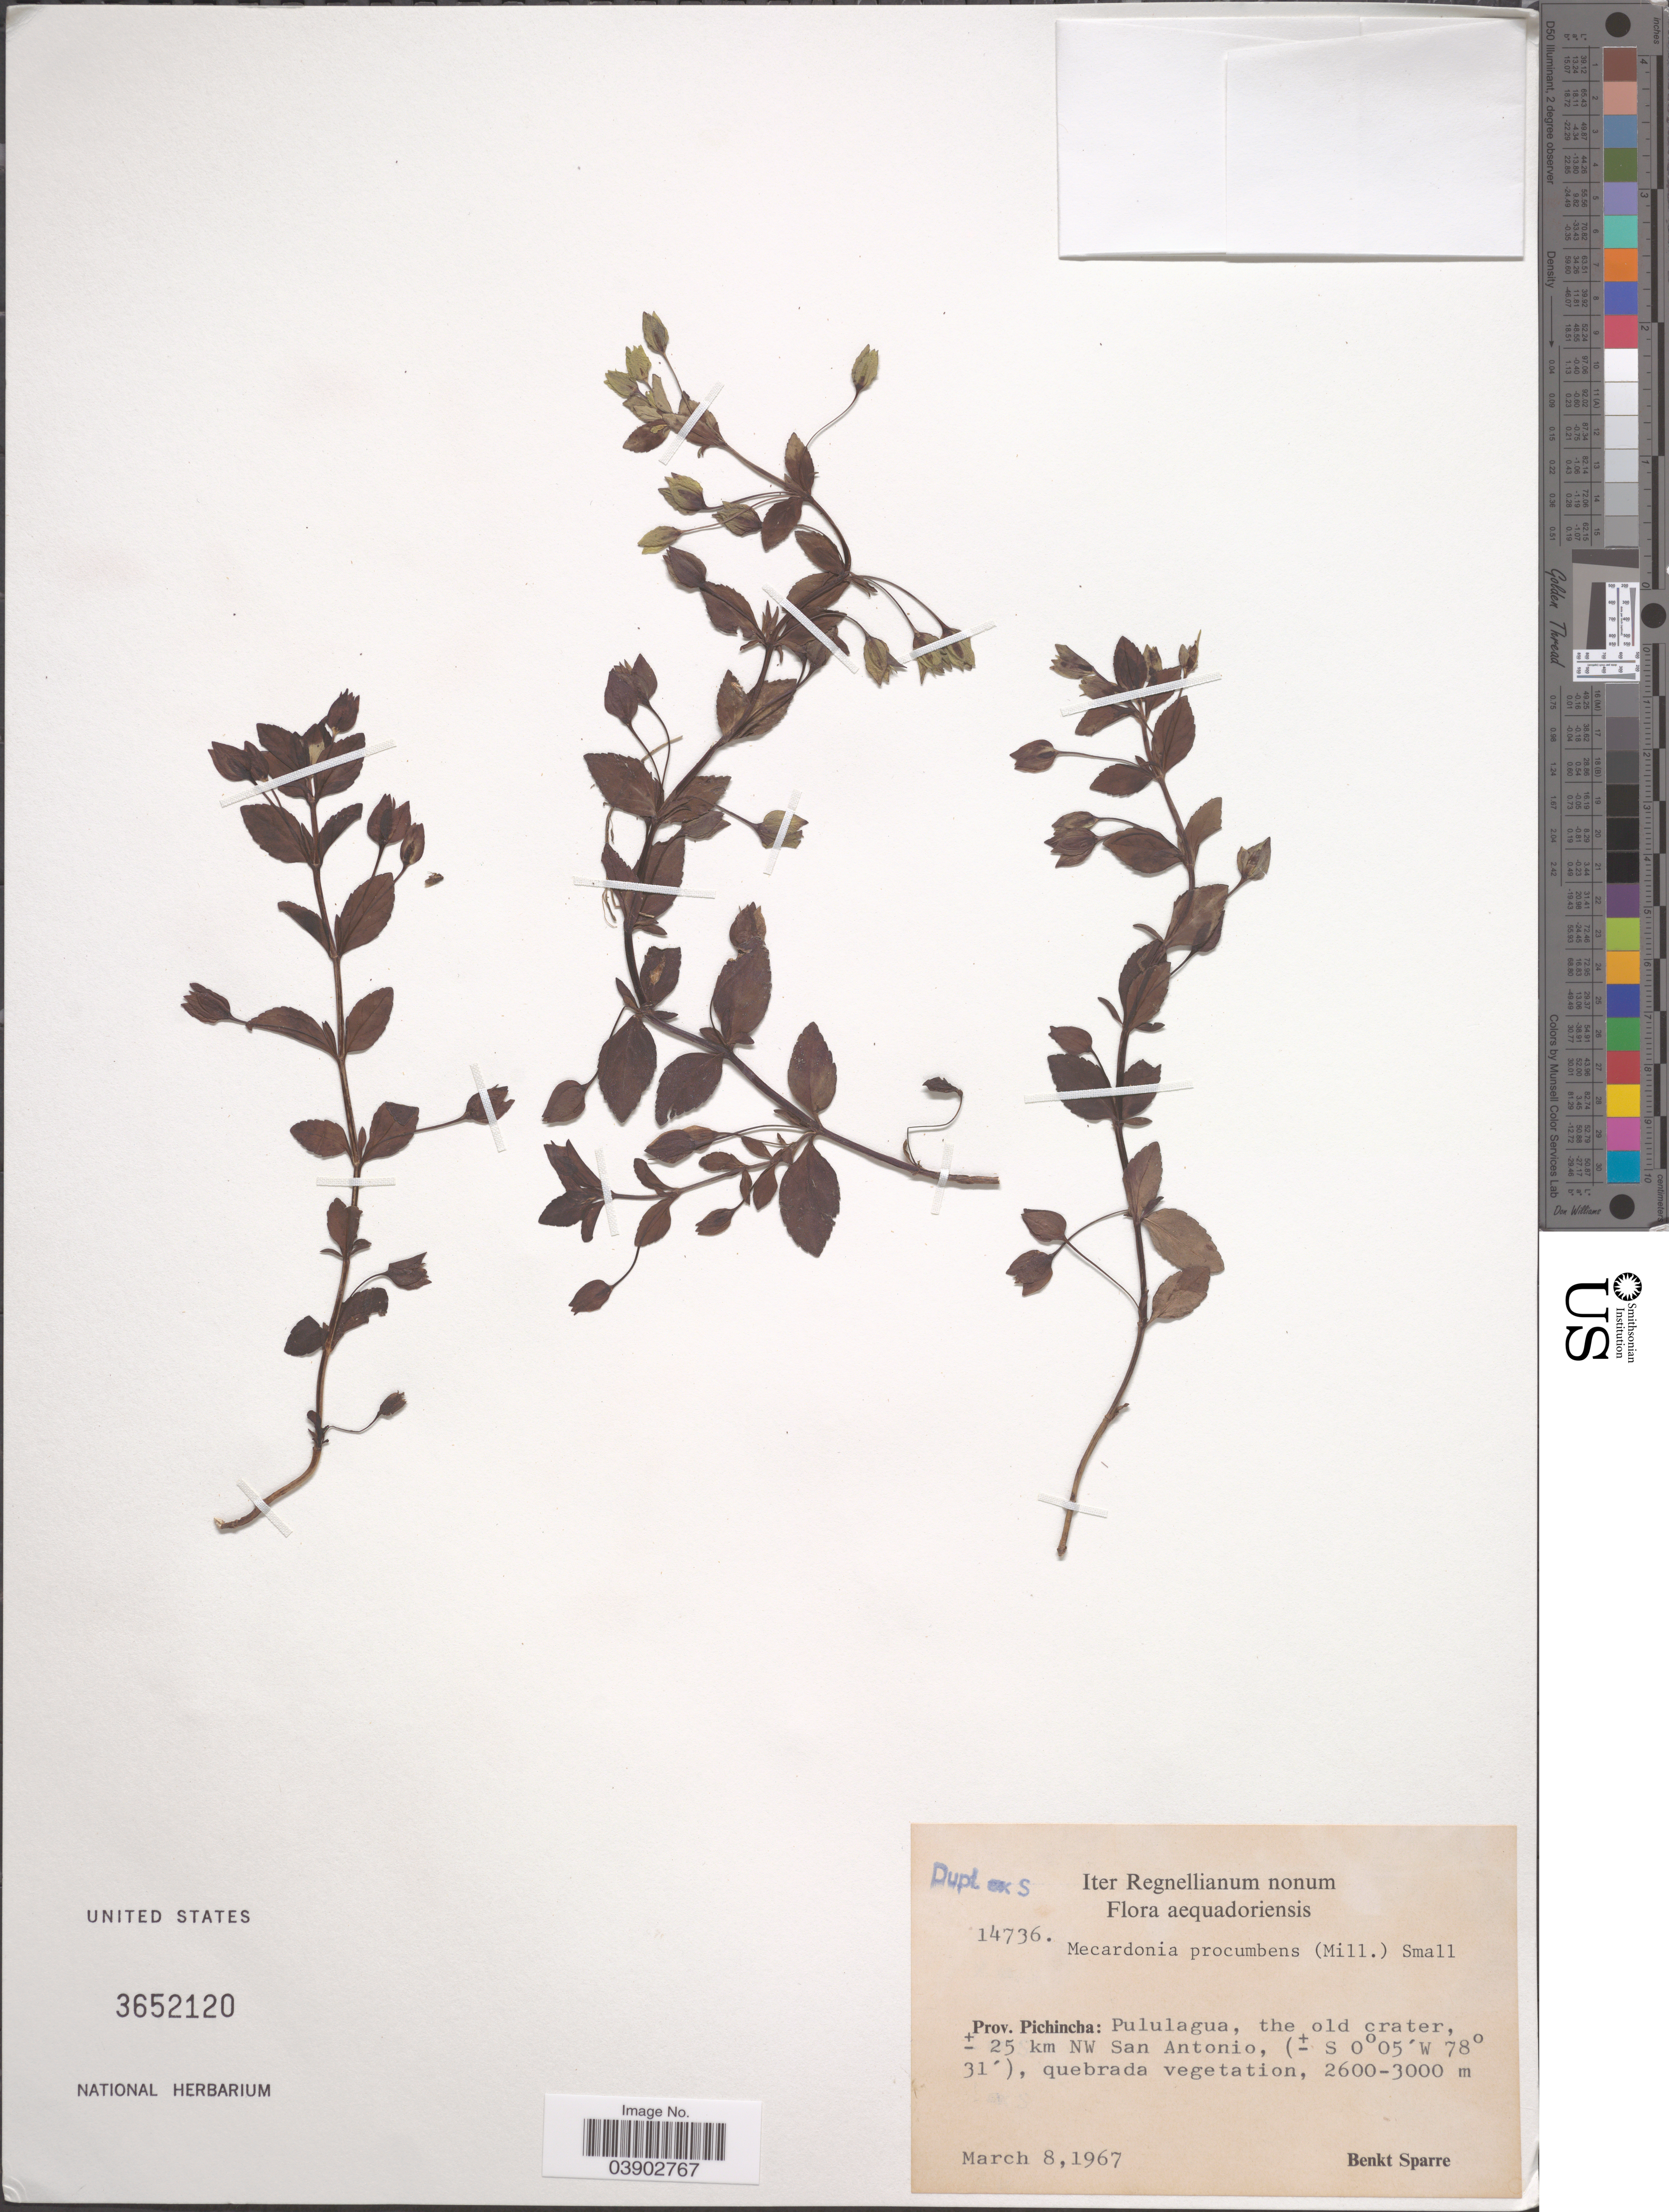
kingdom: Plantae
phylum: Tracheophyta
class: Magnoliopsida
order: Lamiales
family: Plantaginaceae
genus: Mecardonia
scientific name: Mecardonia procumbens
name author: (Mill.) Small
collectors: B. Sparre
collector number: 14736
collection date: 1967-03-08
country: Ecuador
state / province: Pichincha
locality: Pululagua, the old crater, ± 25 km NW San Antonio.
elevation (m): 2600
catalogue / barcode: US 3652120